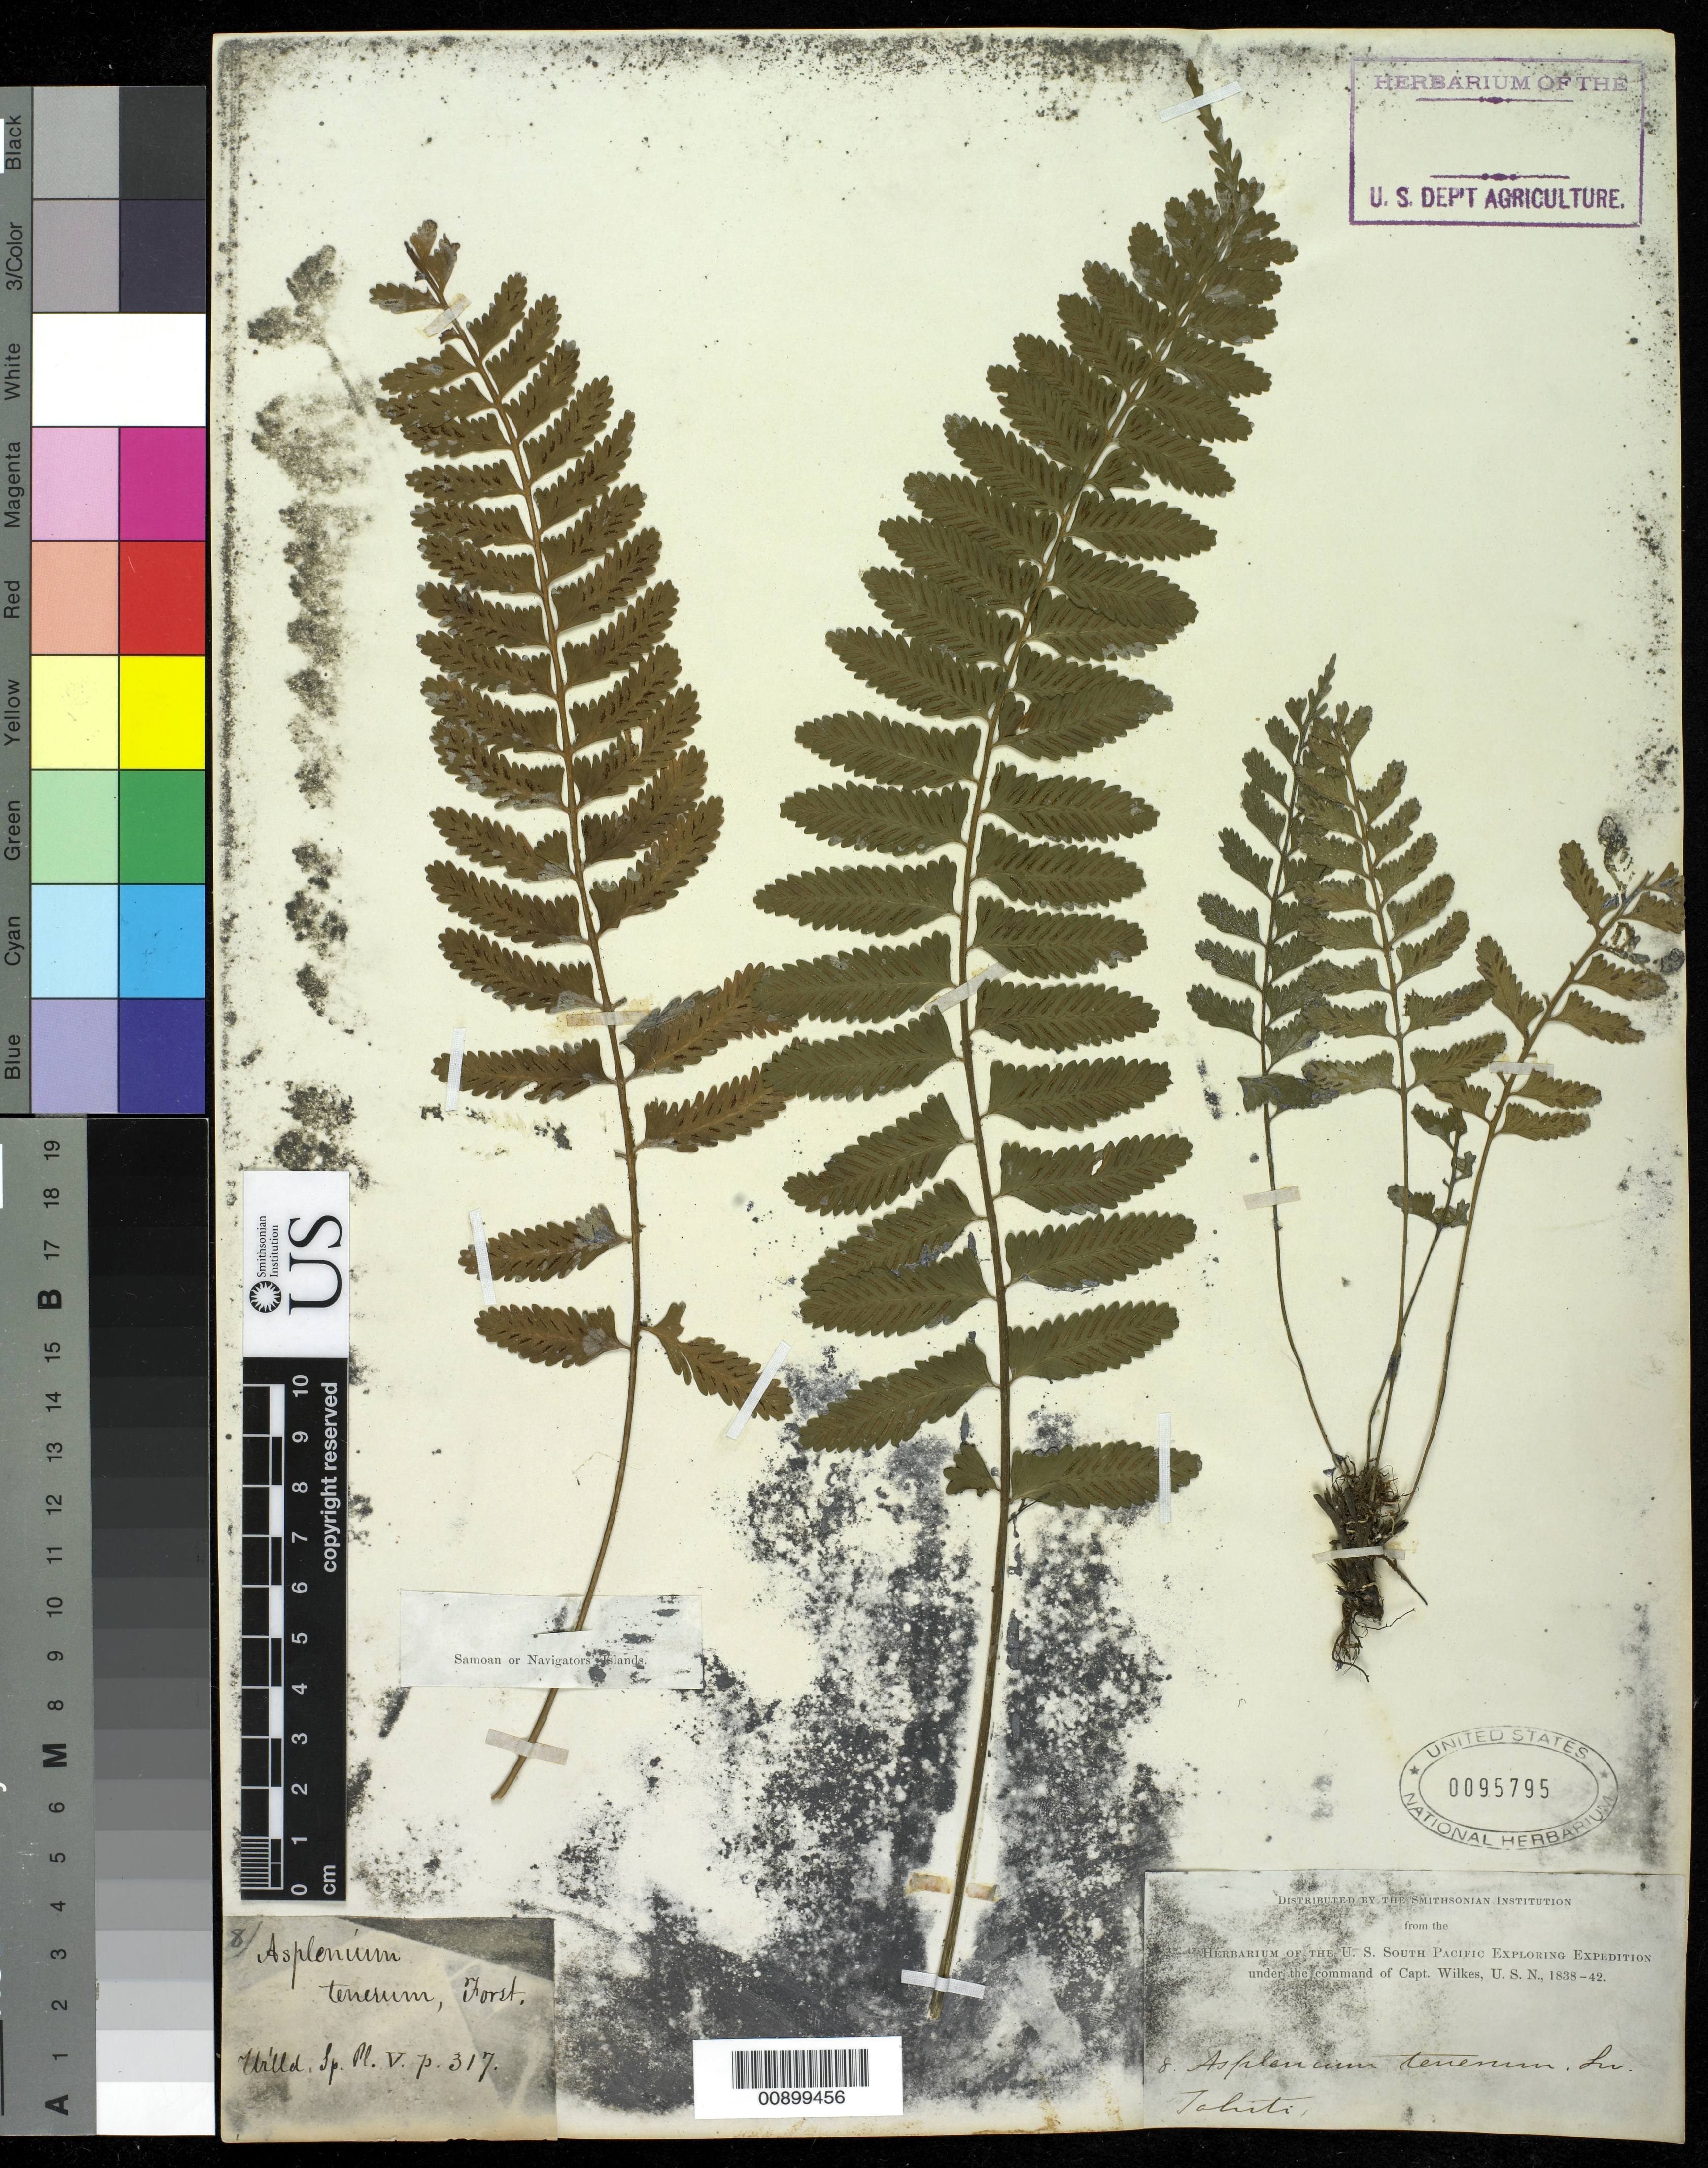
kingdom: Plantae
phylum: Tracheophyta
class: Polypodiopsida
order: Polypodiales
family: Aspleniaceae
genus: Asplenium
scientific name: Asplenium tenerum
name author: G. Forst.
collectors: Wilkes Explor. Exped.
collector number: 8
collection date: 1838/1842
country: French Polynesia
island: Tahiti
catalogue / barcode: US 95795